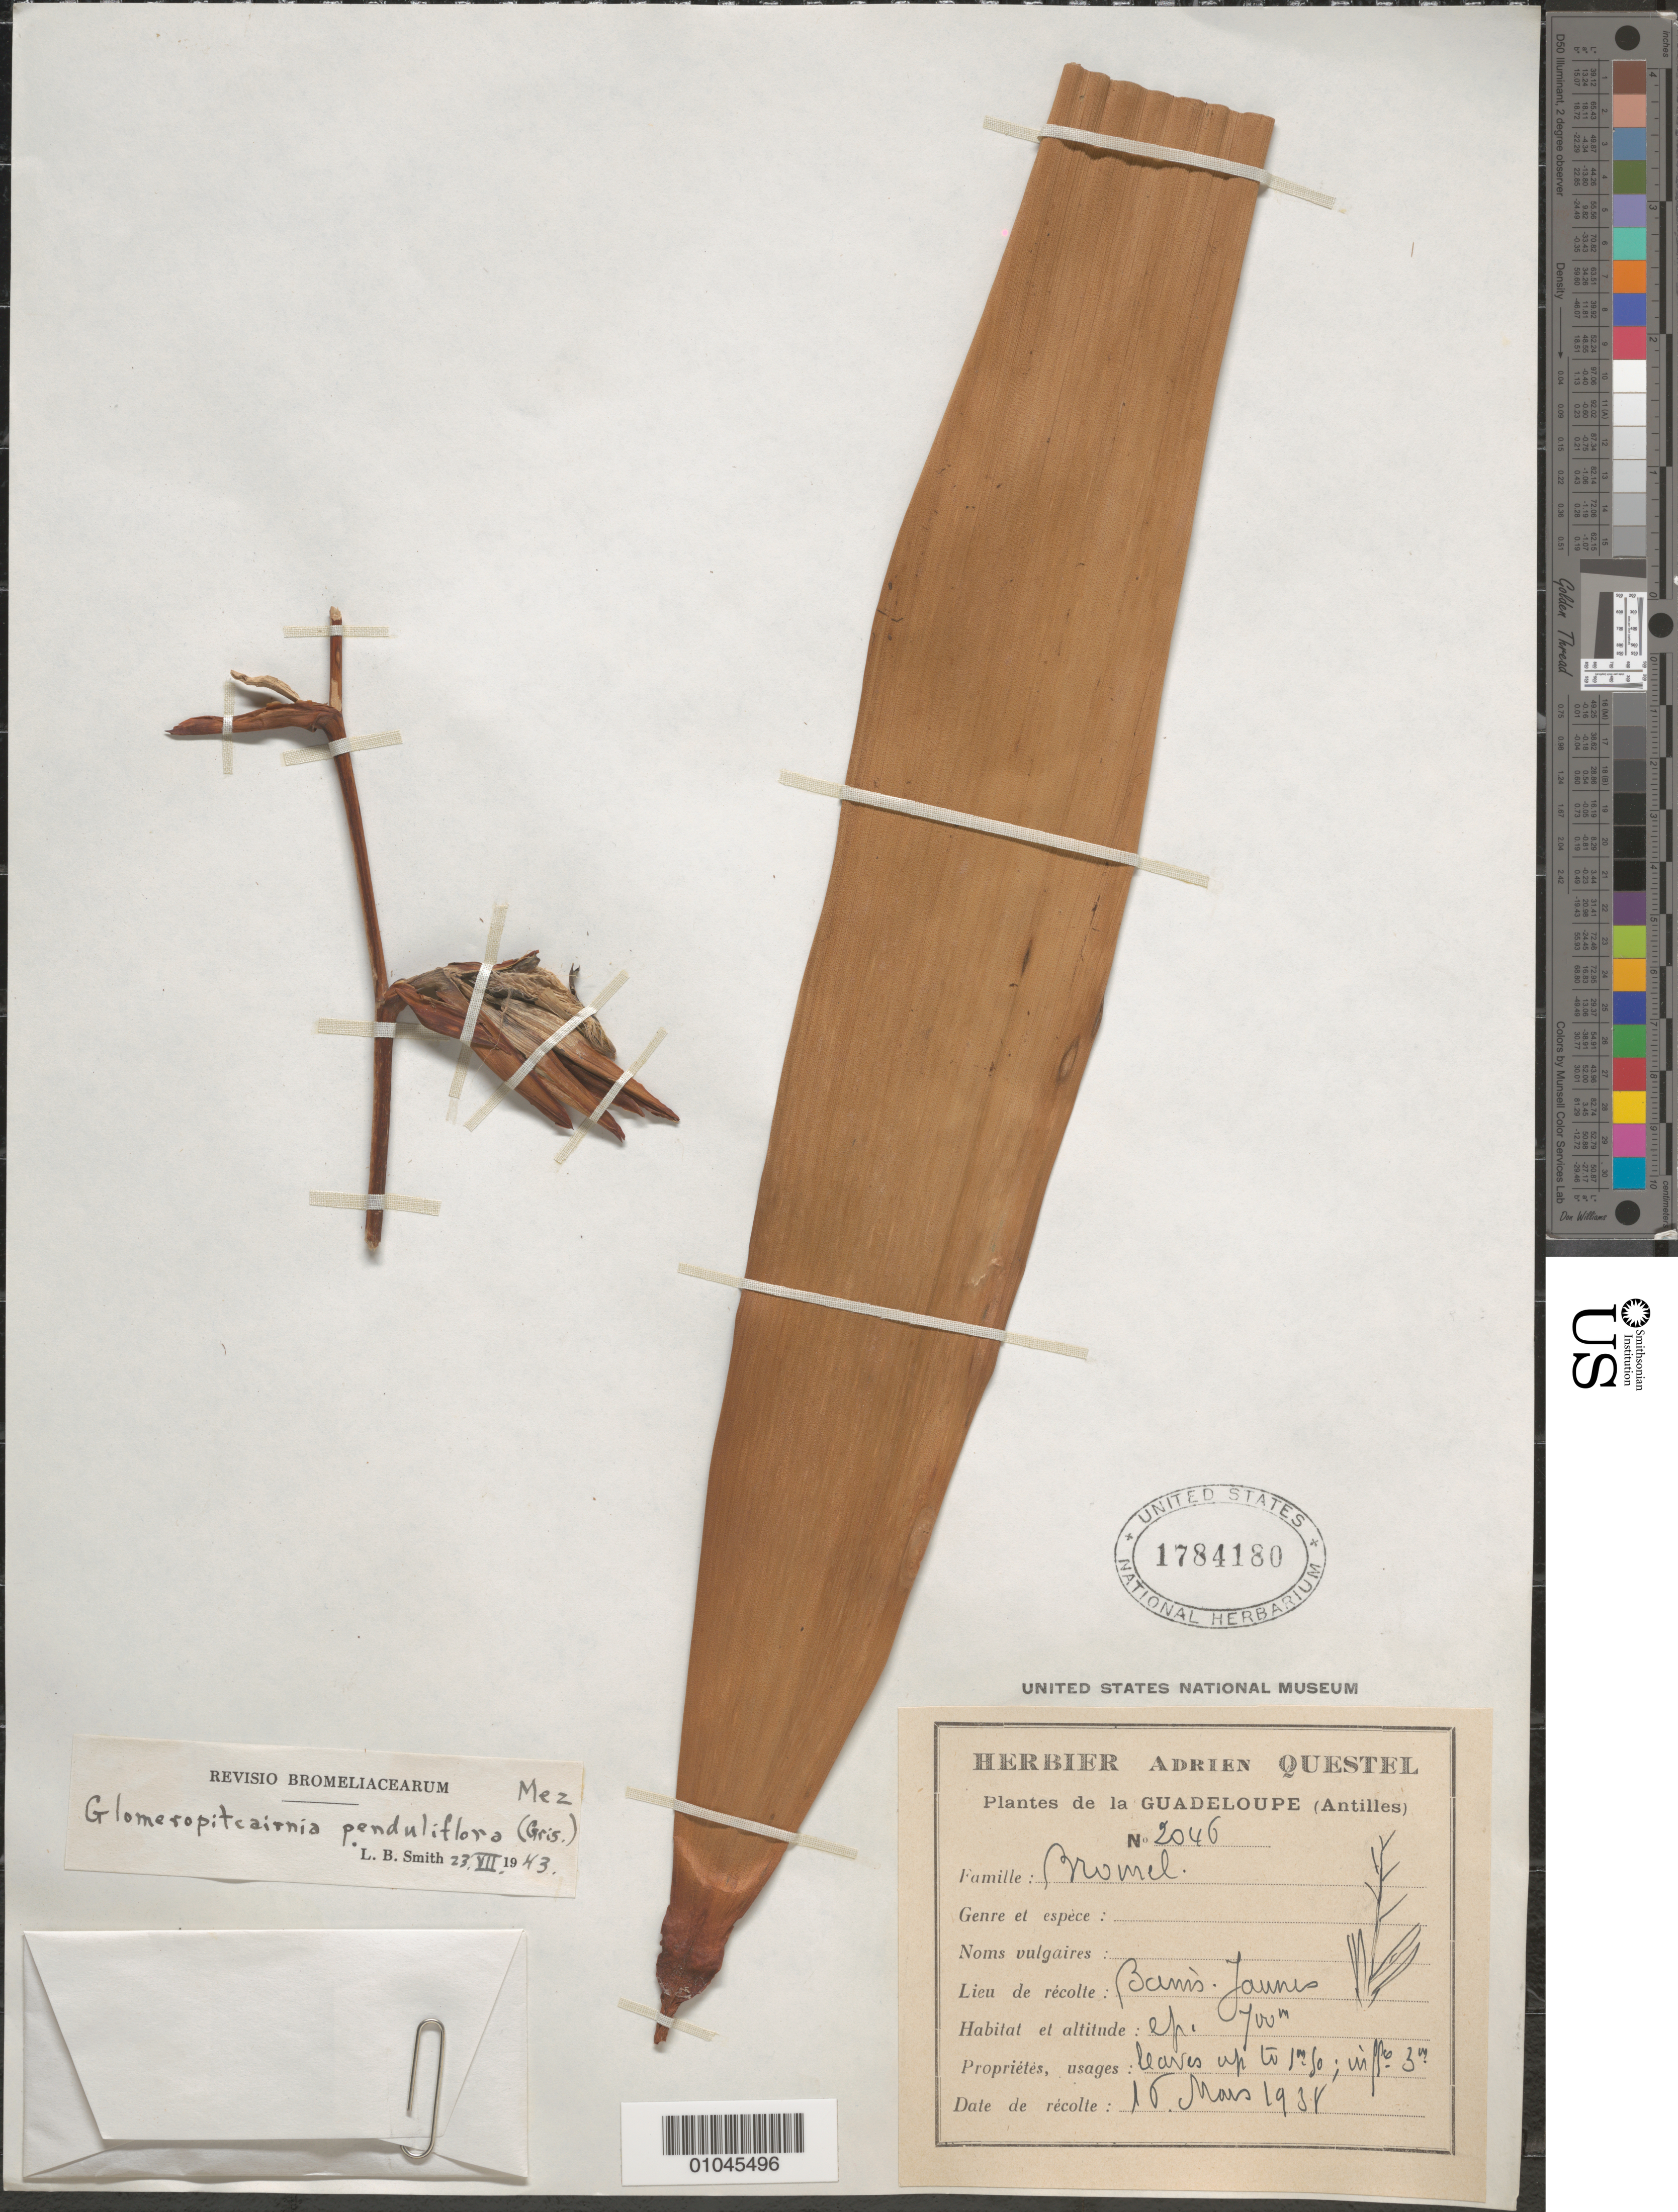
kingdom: Plantae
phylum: Tracheophyta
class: Liliopsida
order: Poales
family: Bromeliaceae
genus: Glomeropitcairnia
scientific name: Glomeropitcairnia penduliflora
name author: (Griseb.) Mez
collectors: A. Questel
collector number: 2046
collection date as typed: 16 Mar 1931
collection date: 1931-03-16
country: Guadeloupe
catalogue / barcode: US 1784180